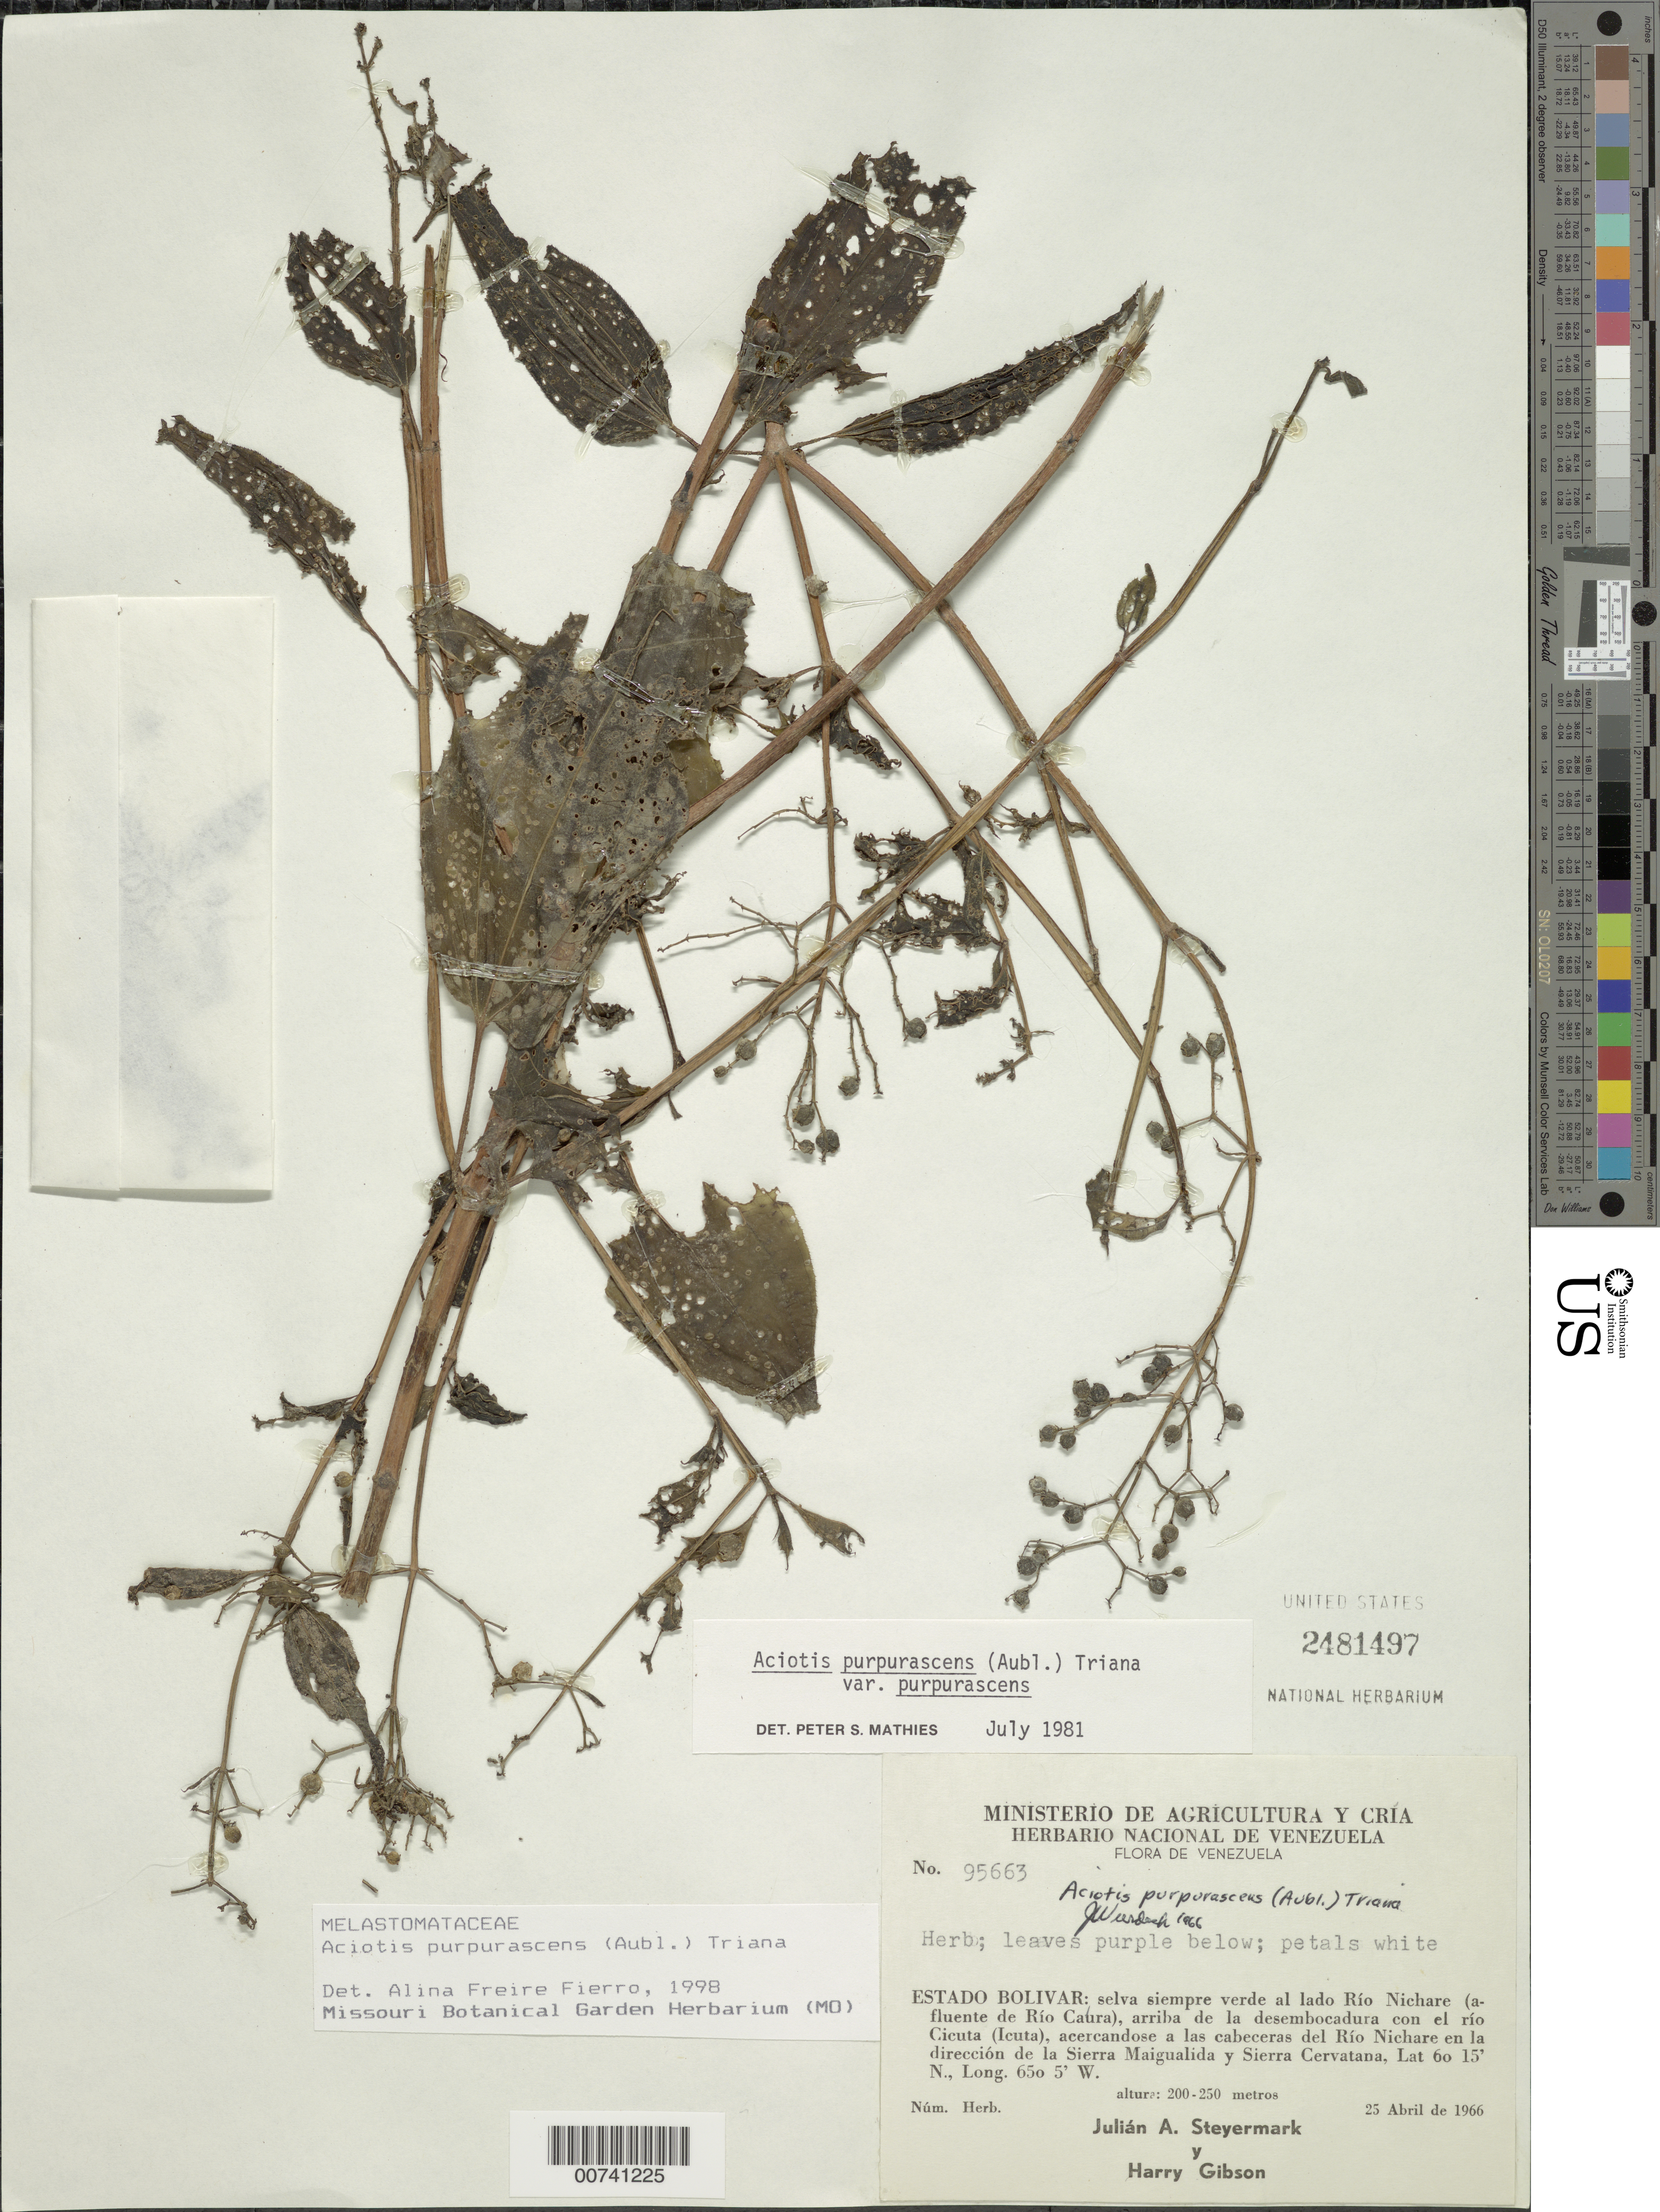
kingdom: Plantae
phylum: Tracheophyta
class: Magnoliopsida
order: Myrtales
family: Melastomataceae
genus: Aciotis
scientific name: Aciotis purpurascens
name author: (Aubl.) Triana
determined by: Freire-Fierro, A.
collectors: J. Steyermark & H. Gibson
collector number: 95663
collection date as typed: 25-Apr-66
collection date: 1966-04-25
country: Venezuela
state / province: Bolívar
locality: Río Nichare (affl. Río Caura), Río Cicuta, at mouth of Río Nichare, toward Sierra Maigualida & Sierra Cervatana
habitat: Evergreen forest along river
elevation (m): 200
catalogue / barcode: US 2481497